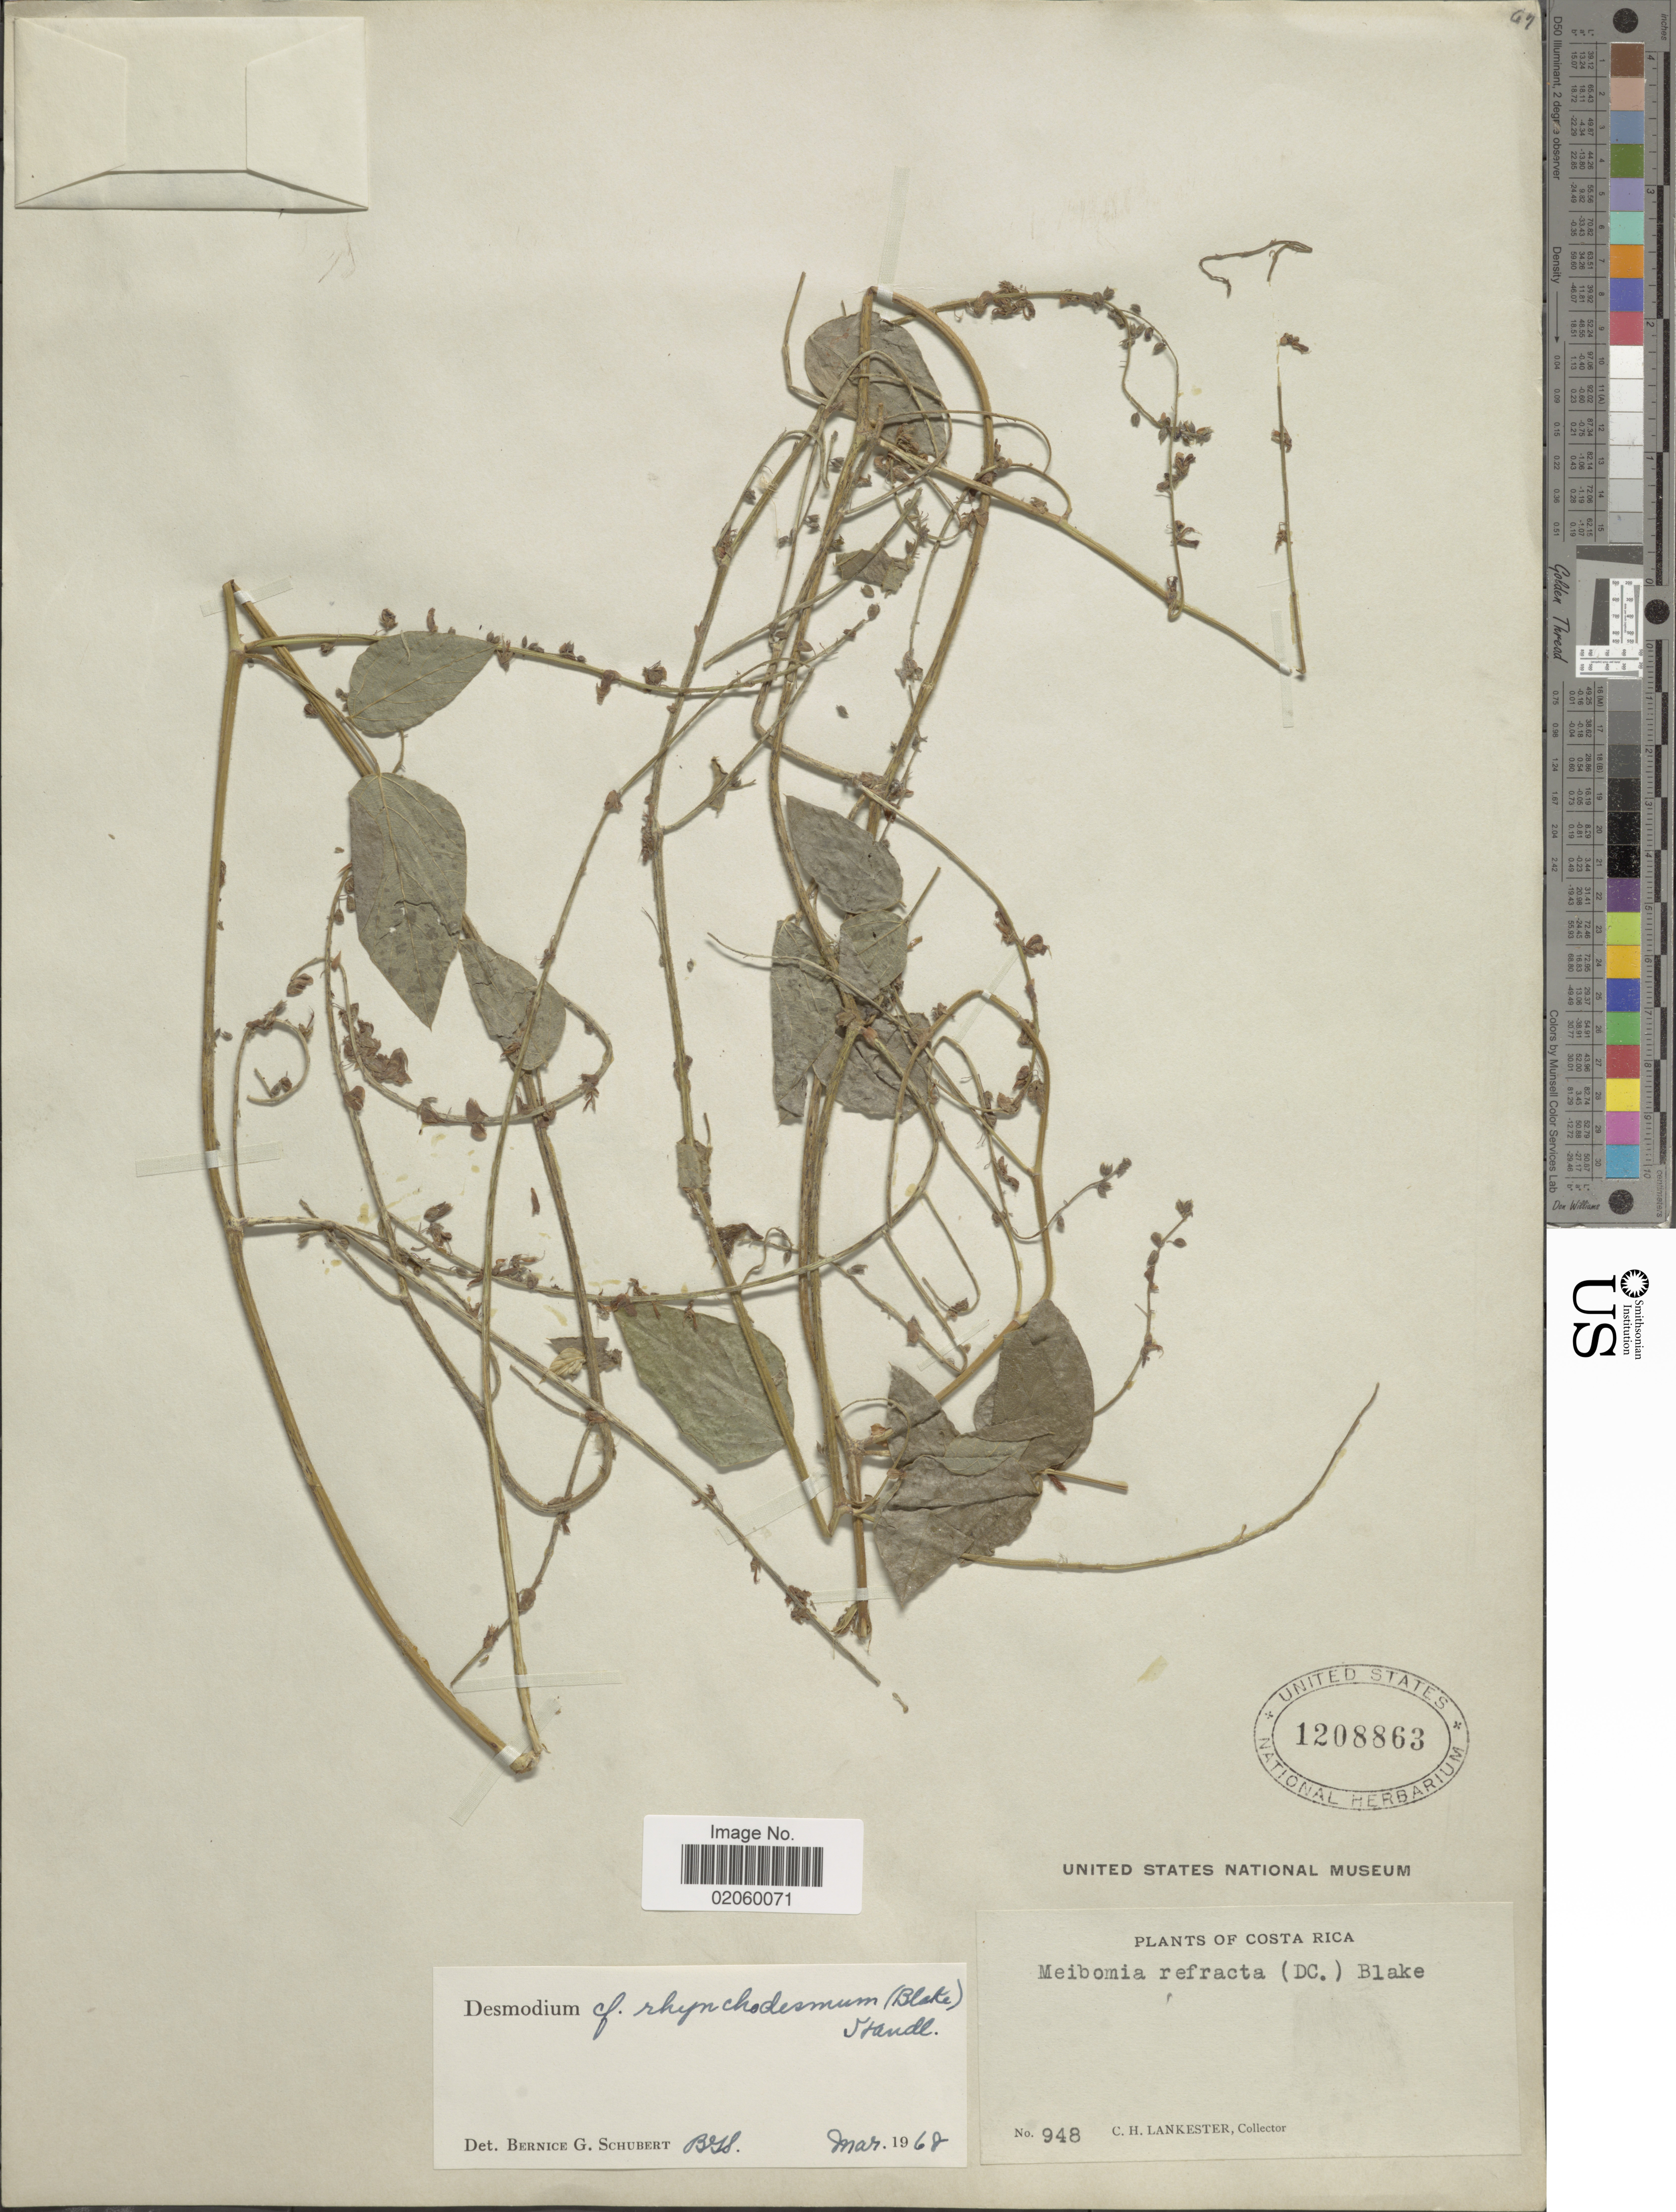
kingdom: Plantae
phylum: Tracheophyta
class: Magnoliopsida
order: Fabales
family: Fabaceae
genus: Desmodium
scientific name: Desmodium rhynchodesmum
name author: (S.F. Blake) Standl.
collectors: C. H. Lankester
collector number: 948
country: Costa Rica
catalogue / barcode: US 1208863